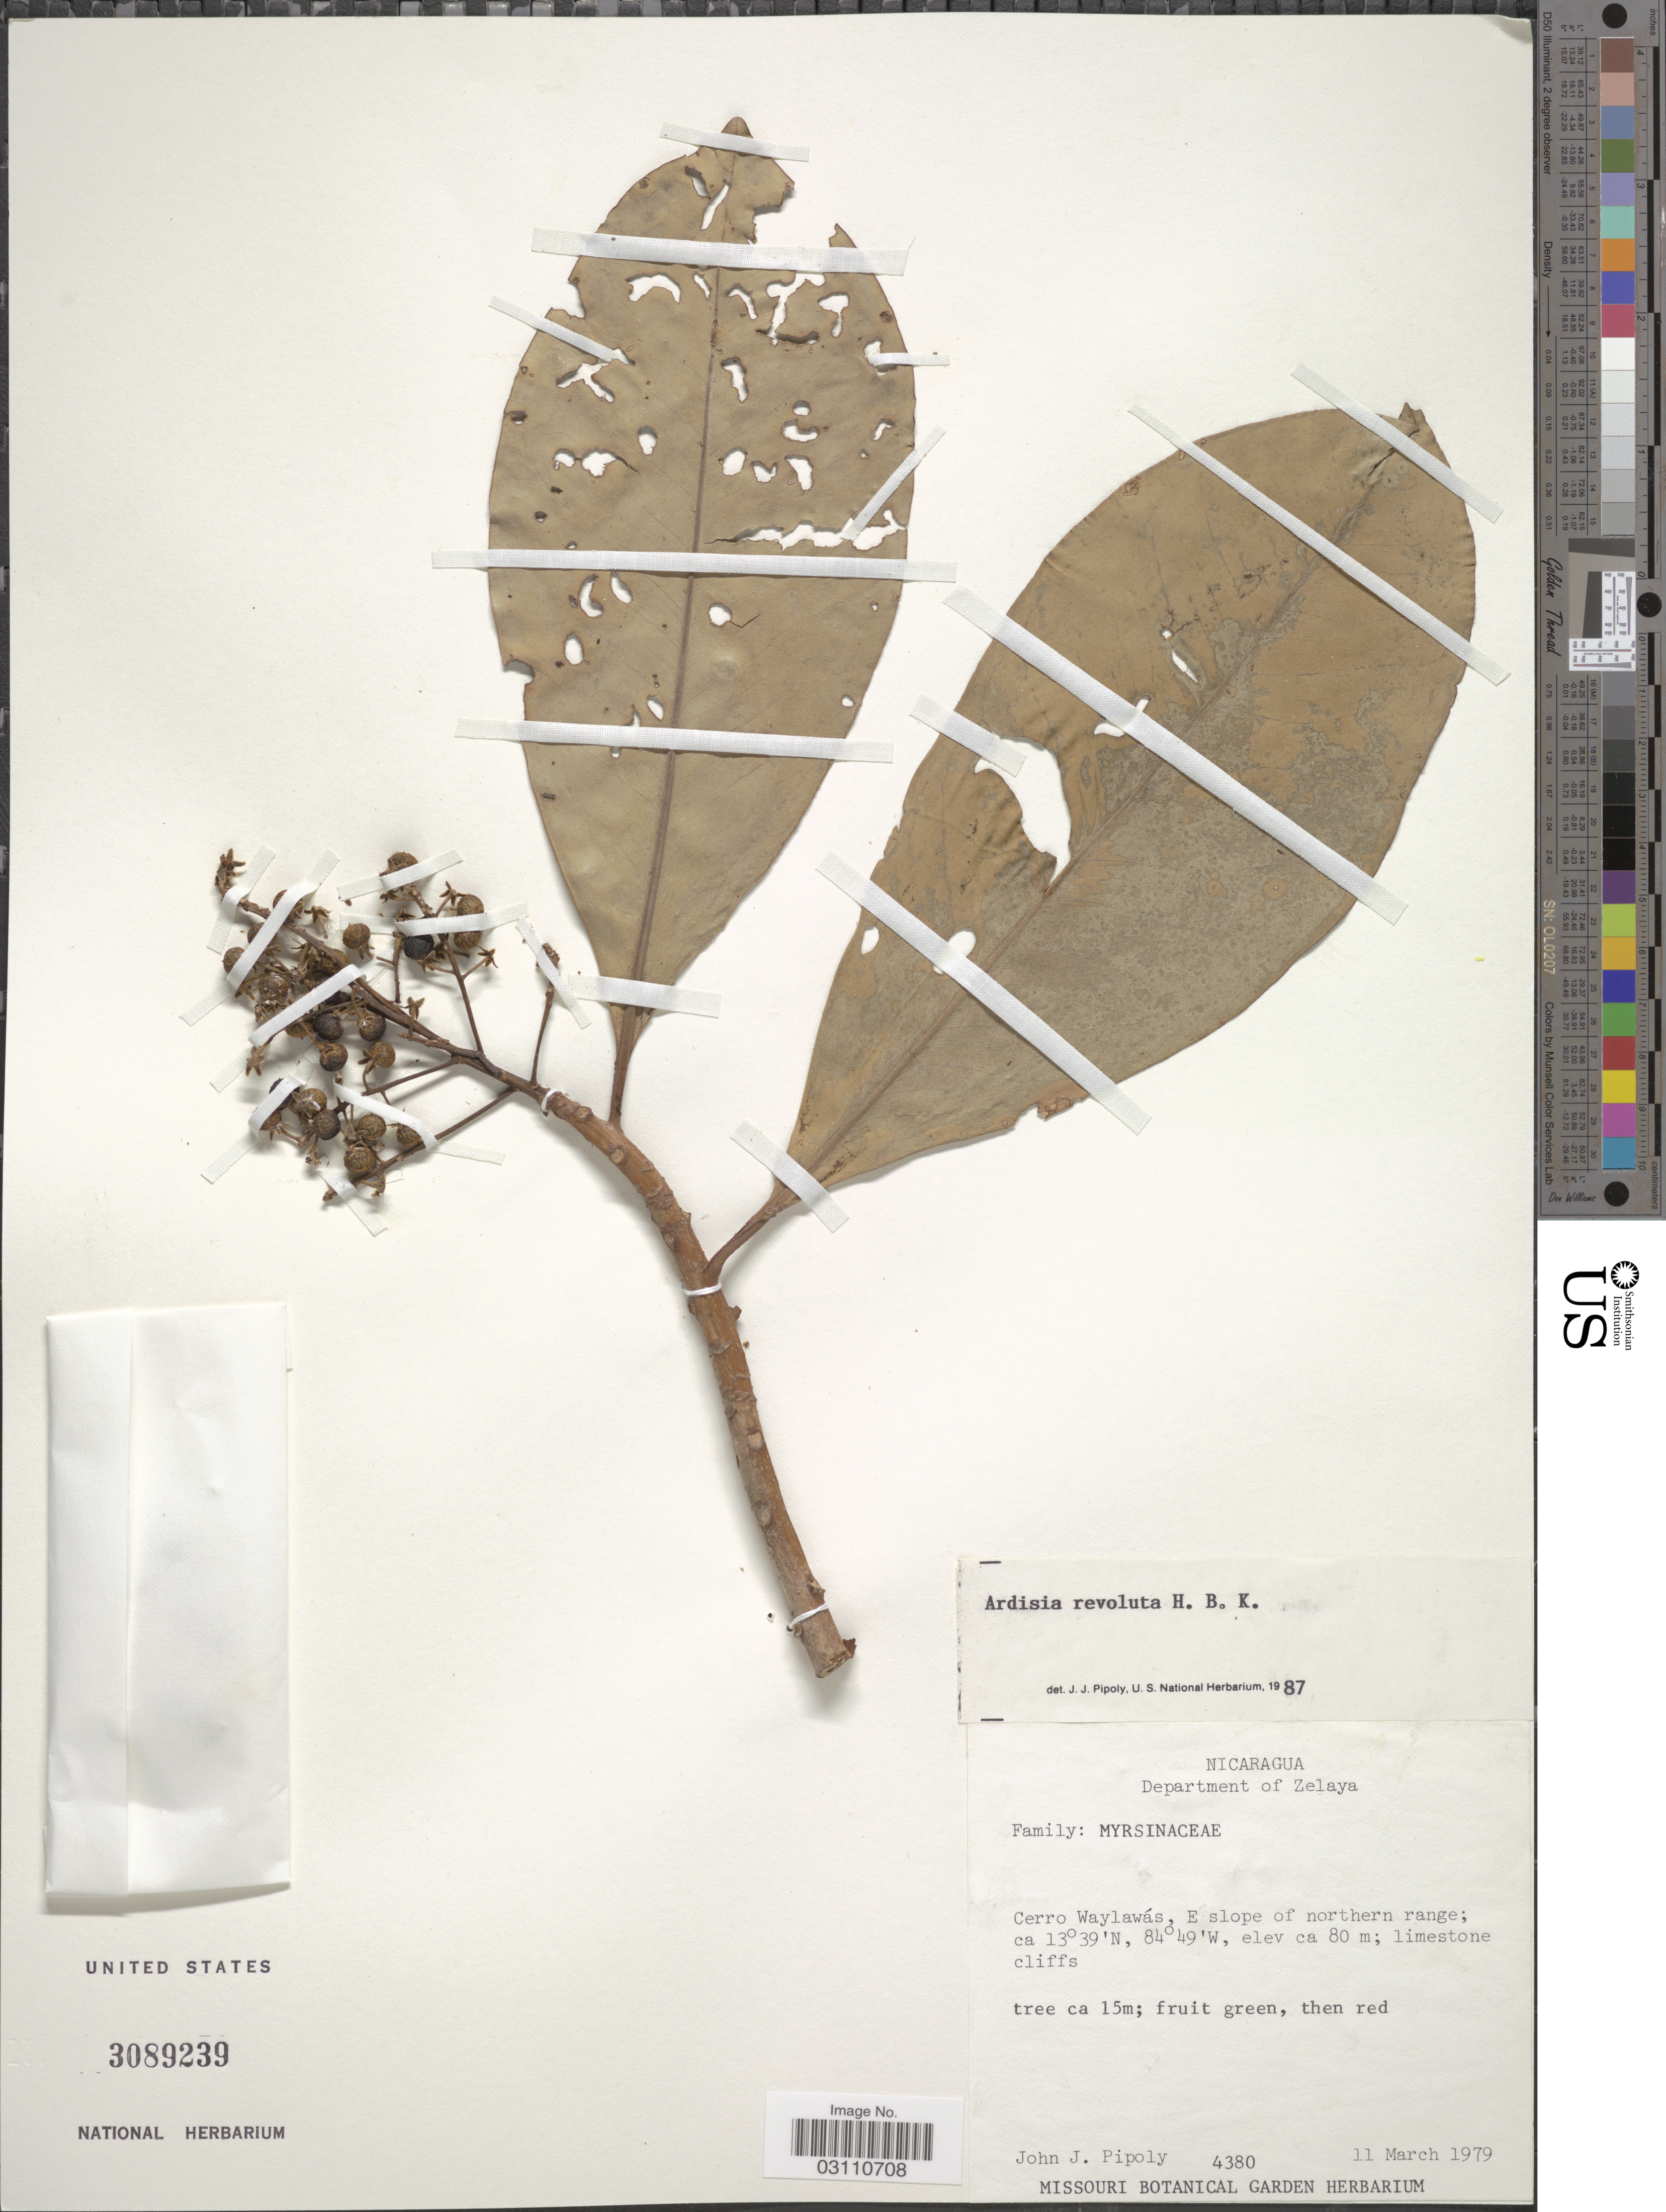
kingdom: Plantae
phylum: Tracheophyta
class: Magnoliopsida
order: Ericales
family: Primulaceae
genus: Ardisia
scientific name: Ardisia revoluta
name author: Kunth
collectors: J. J. Pipoly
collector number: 4380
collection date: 1979-03-11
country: Nicaragua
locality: Department of Zelaya. Cerro Waylawás, E slope of northern range.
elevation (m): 80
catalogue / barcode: US 3089239